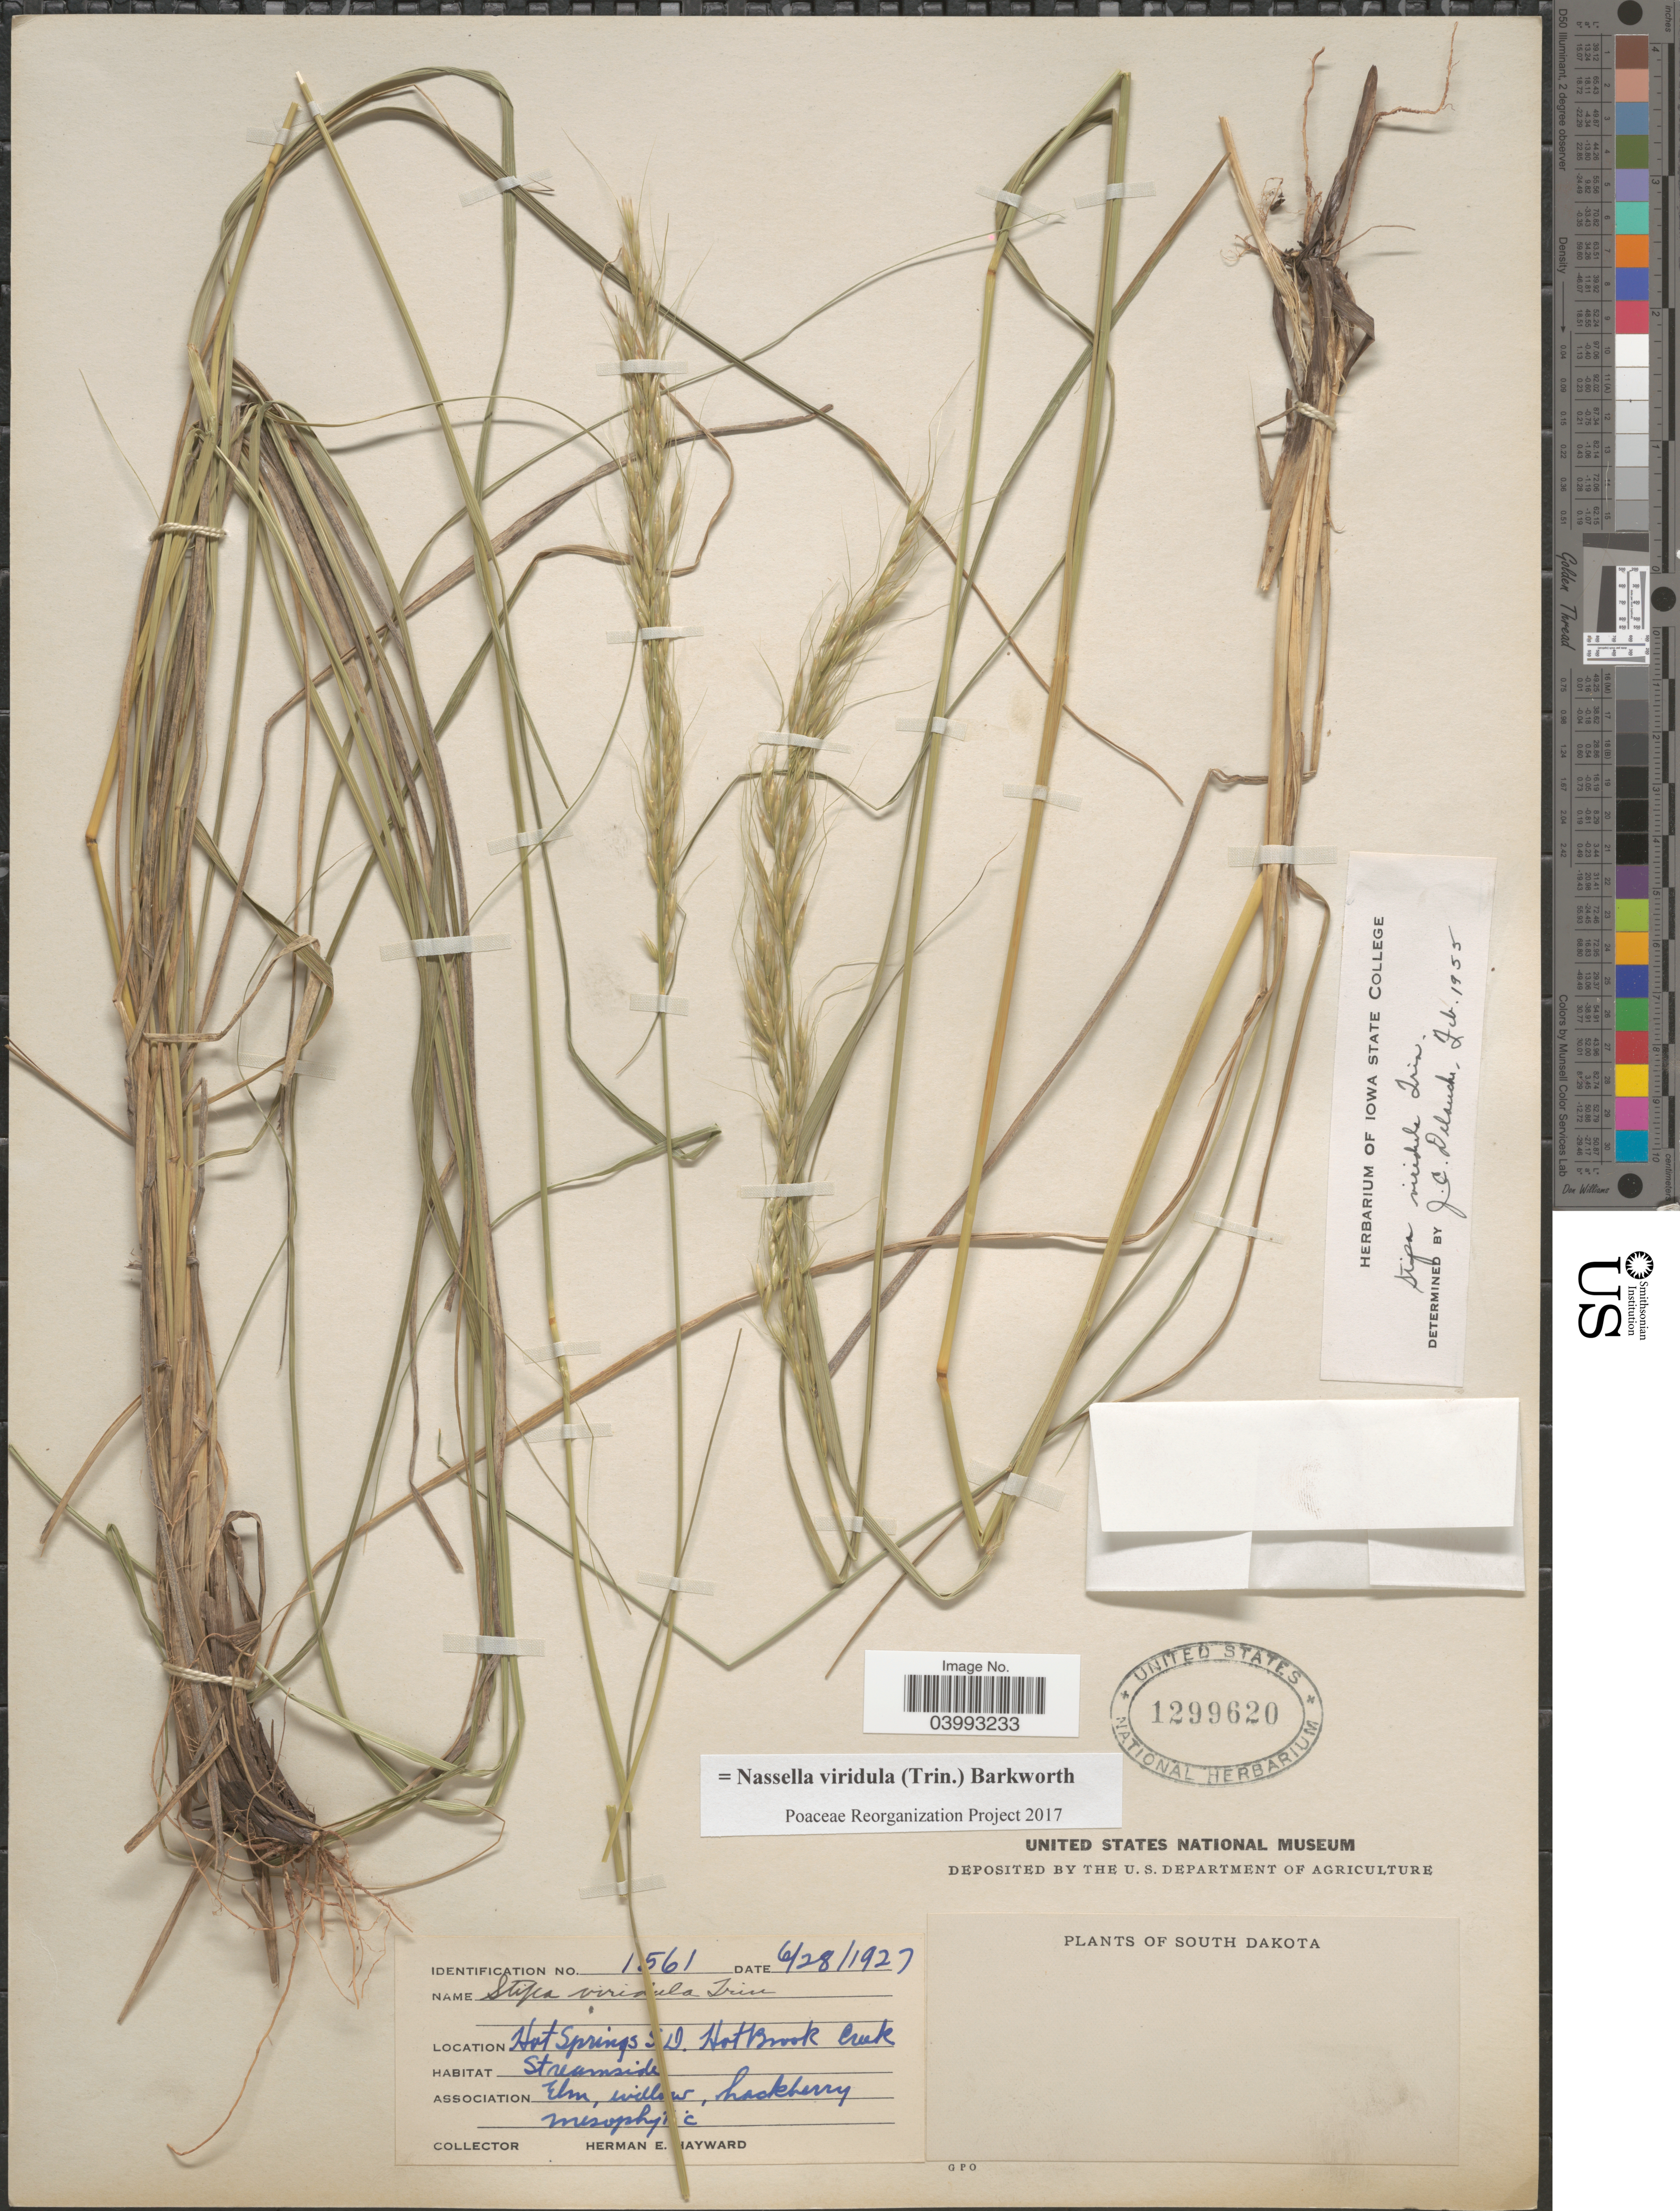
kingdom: Plantae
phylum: Tracheophyta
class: Liliopsida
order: Poales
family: Poaceae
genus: Nassella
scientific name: Nassella viridula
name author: (Trin.) Barkworth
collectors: H. Hayward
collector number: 1561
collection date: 1927-06-28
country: United States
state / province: South Dakota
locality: Hot Springs S.D. Hot Brook Creek.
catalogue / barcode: US 1299620